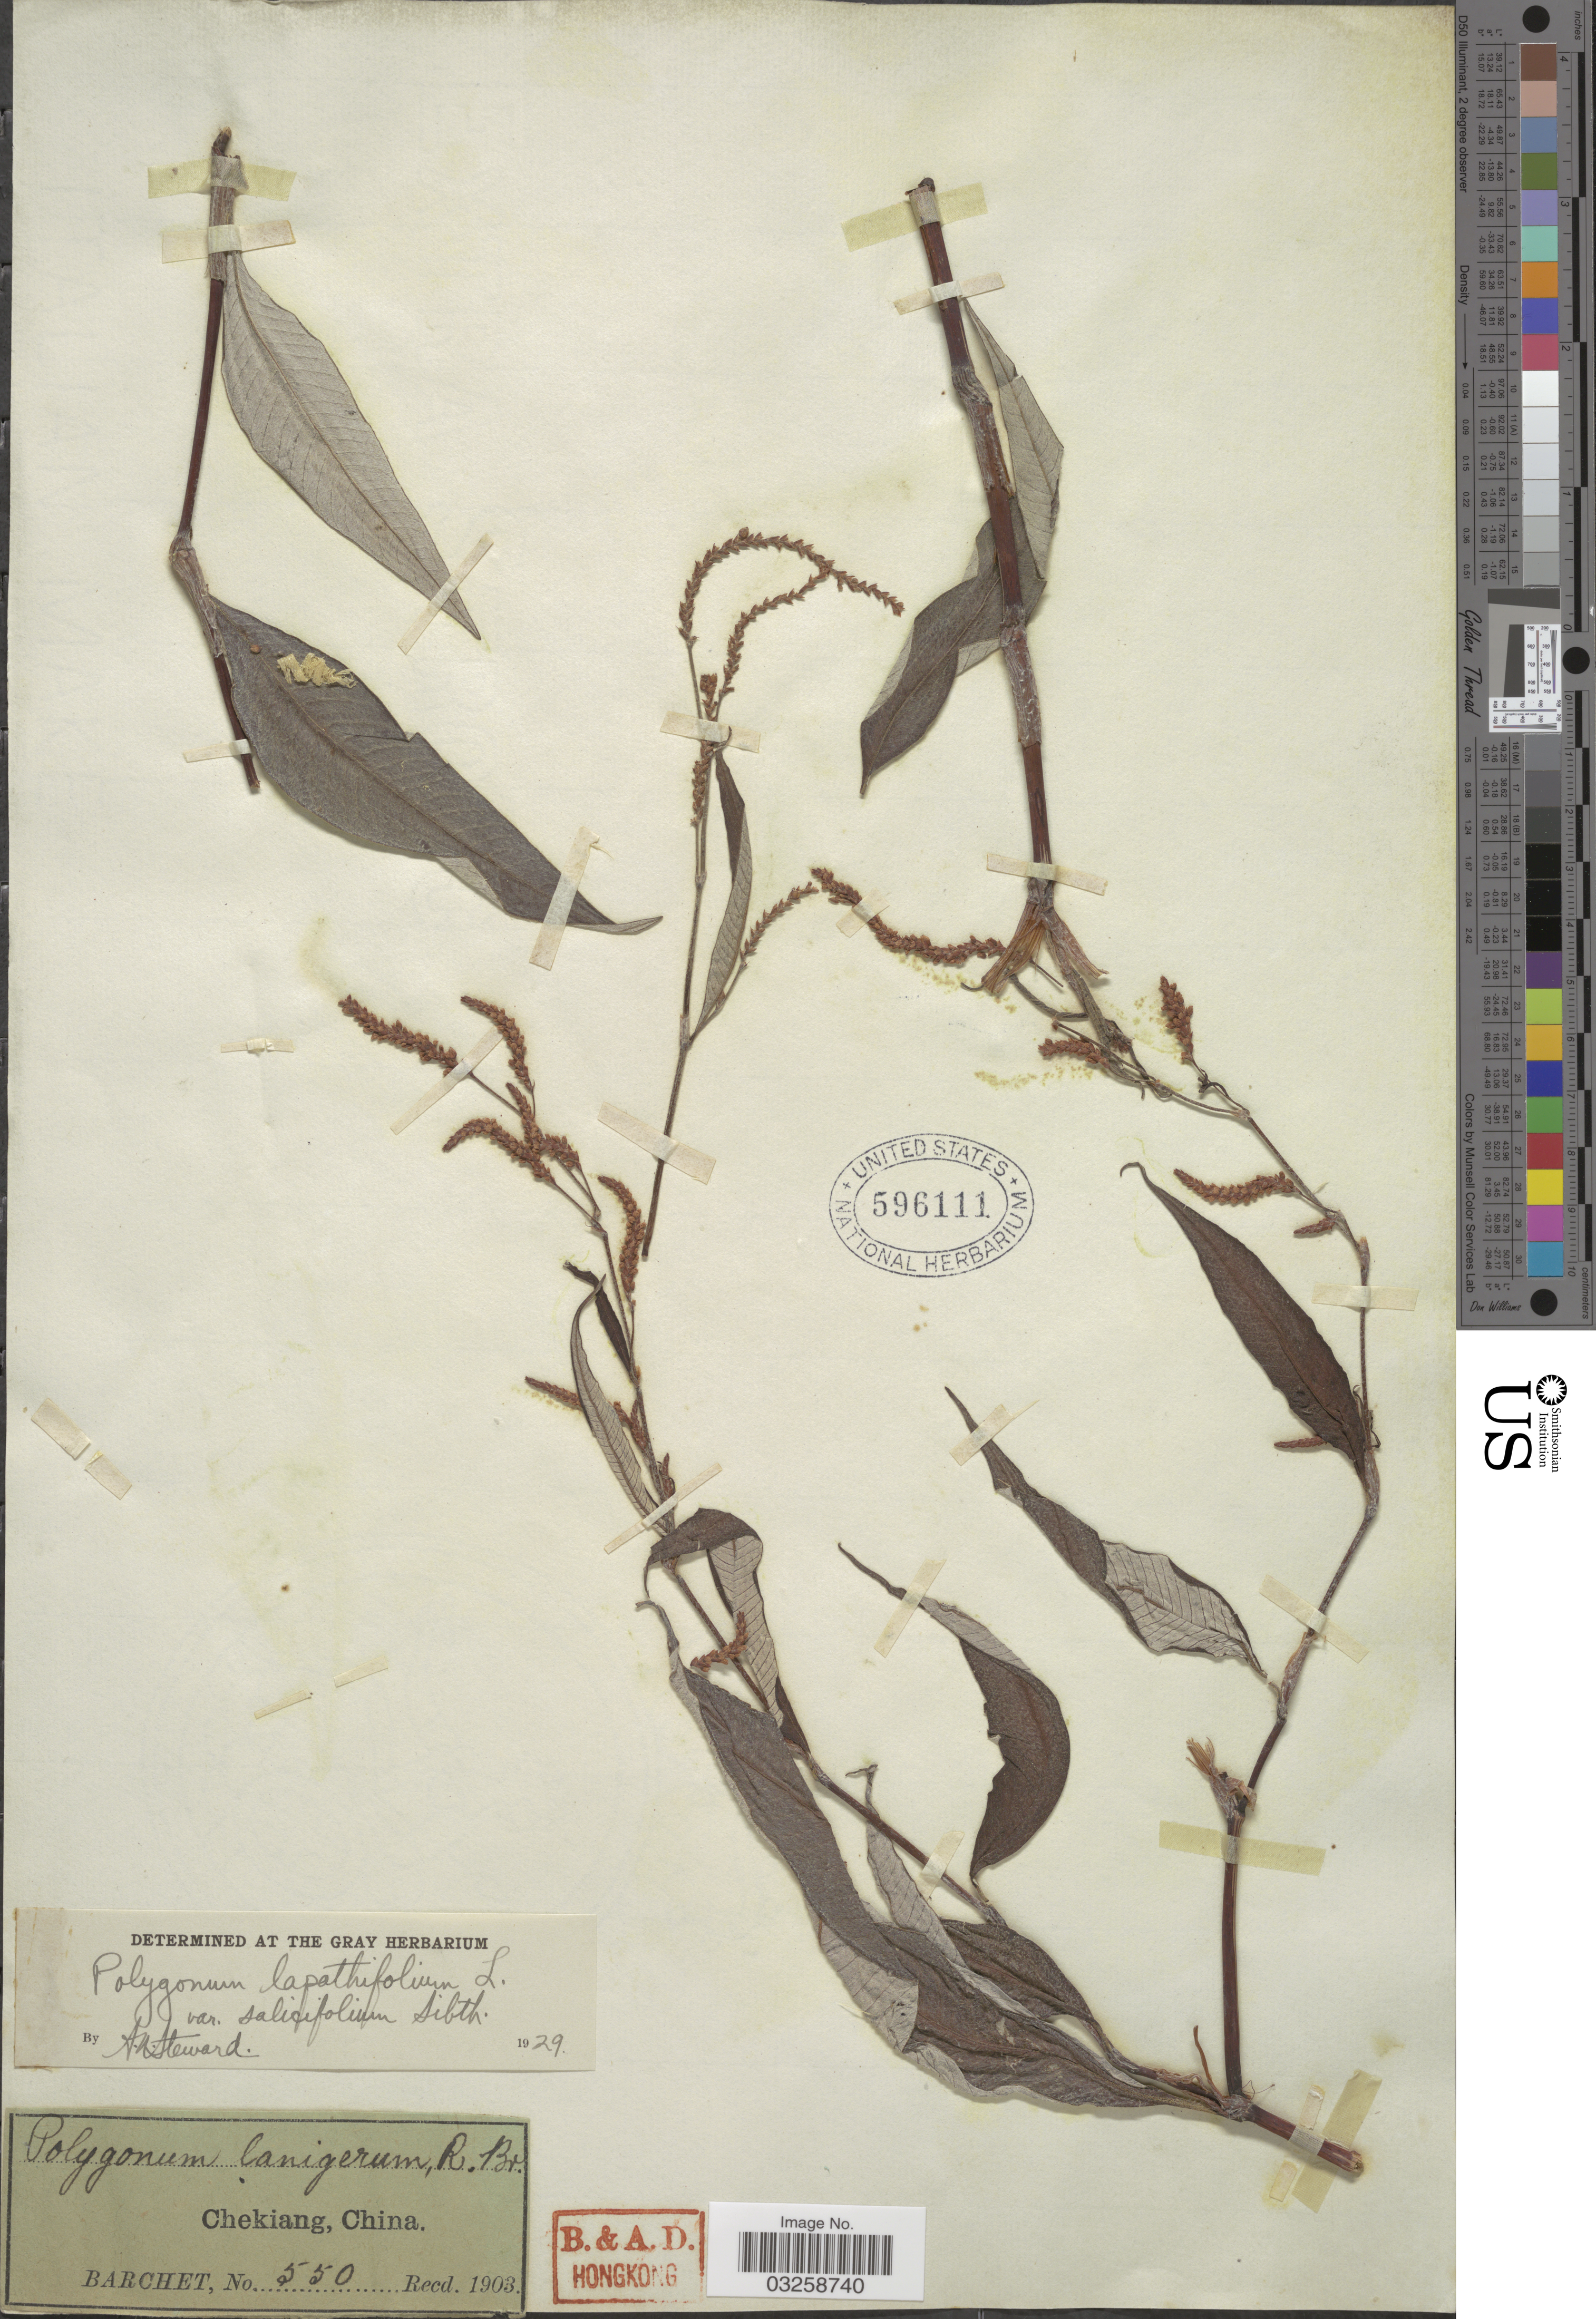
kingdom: Plantae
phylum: Tracheophyta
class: Magnoliopsida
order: Caryophyllales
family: Polygonaceae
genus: Polygonum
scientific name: Polygonum lapathifolium var. salicifolium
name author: Sibth.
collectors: Barchet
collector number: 550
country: China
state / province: Zhejiang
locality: Chekiang.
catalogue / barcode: US 596111